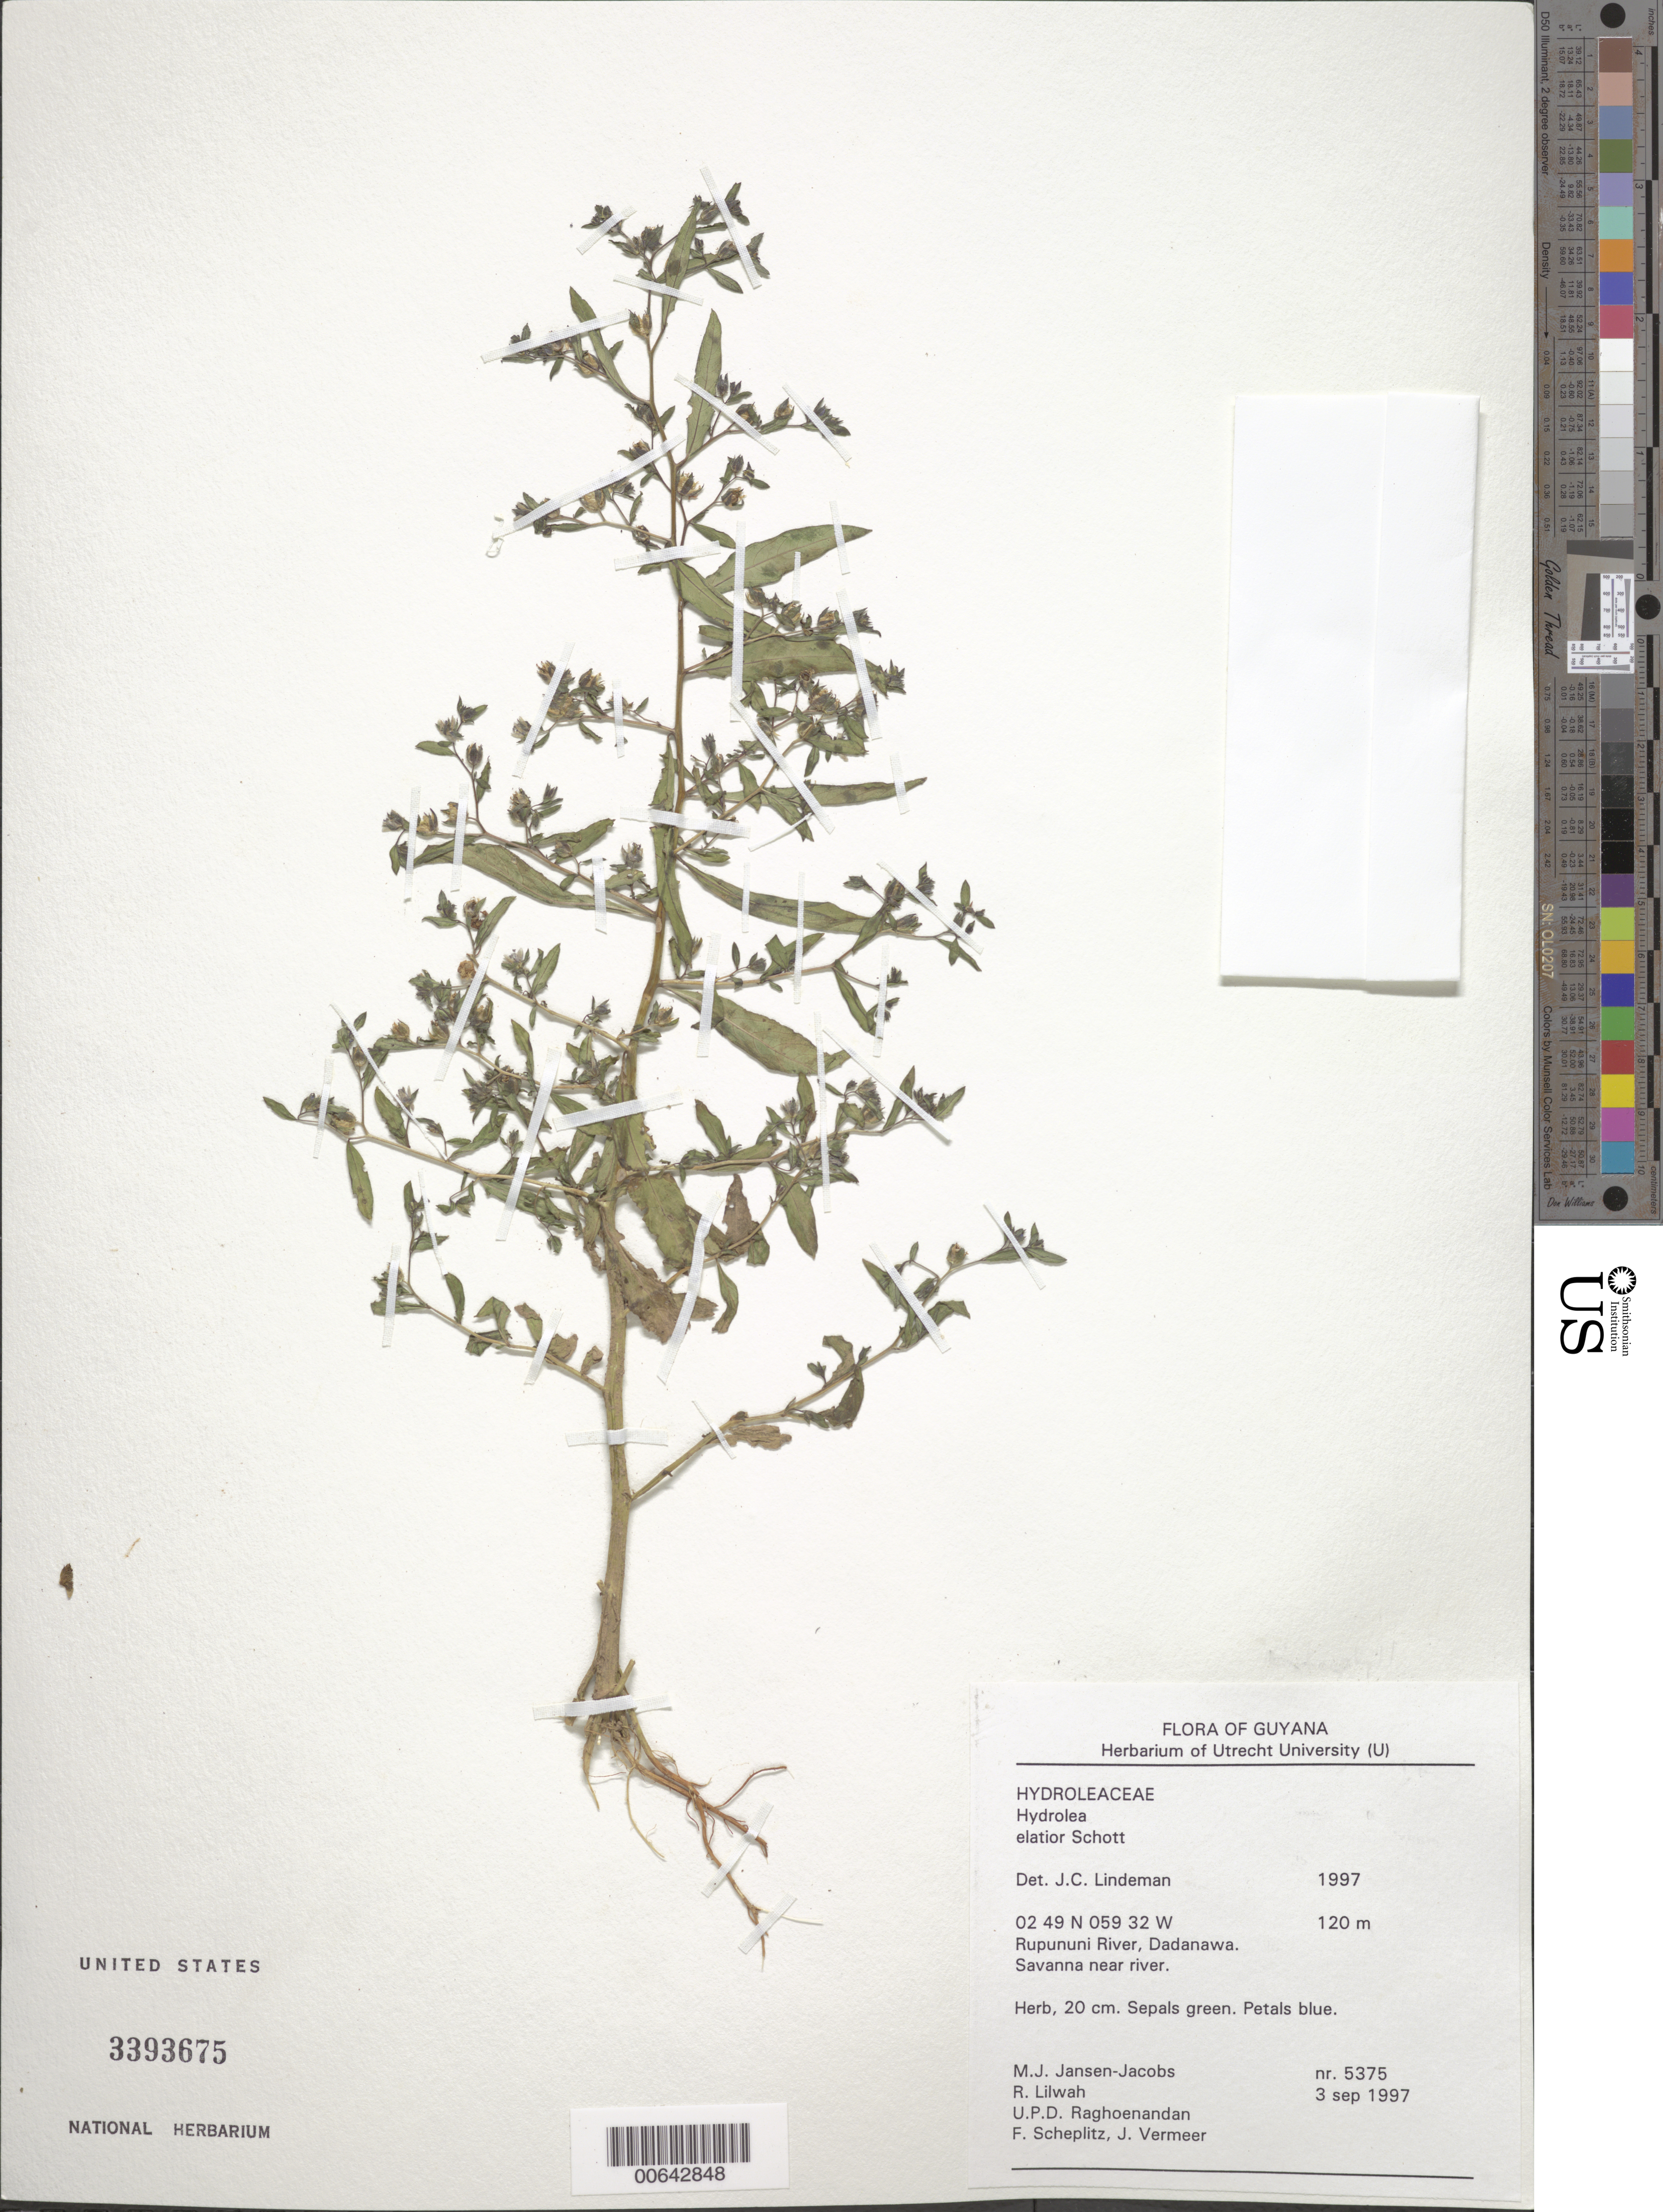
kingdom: Plantae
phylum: Tracheophyta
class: Magnoliopsida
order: Solanales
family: Hydroleaceae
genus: Hydrolea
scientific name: Hydrolea elatior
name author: Schott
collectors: M. J. Jansen-Jacobs, R. Lilwah, U. Raghoenandan, F. Scheplitz & J. Vermeer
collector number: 5375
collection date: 1997-09-03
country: Guyana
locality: Rupununi River, Dadanawa. Savanna near river.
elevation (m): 120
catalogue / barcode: US 3393675